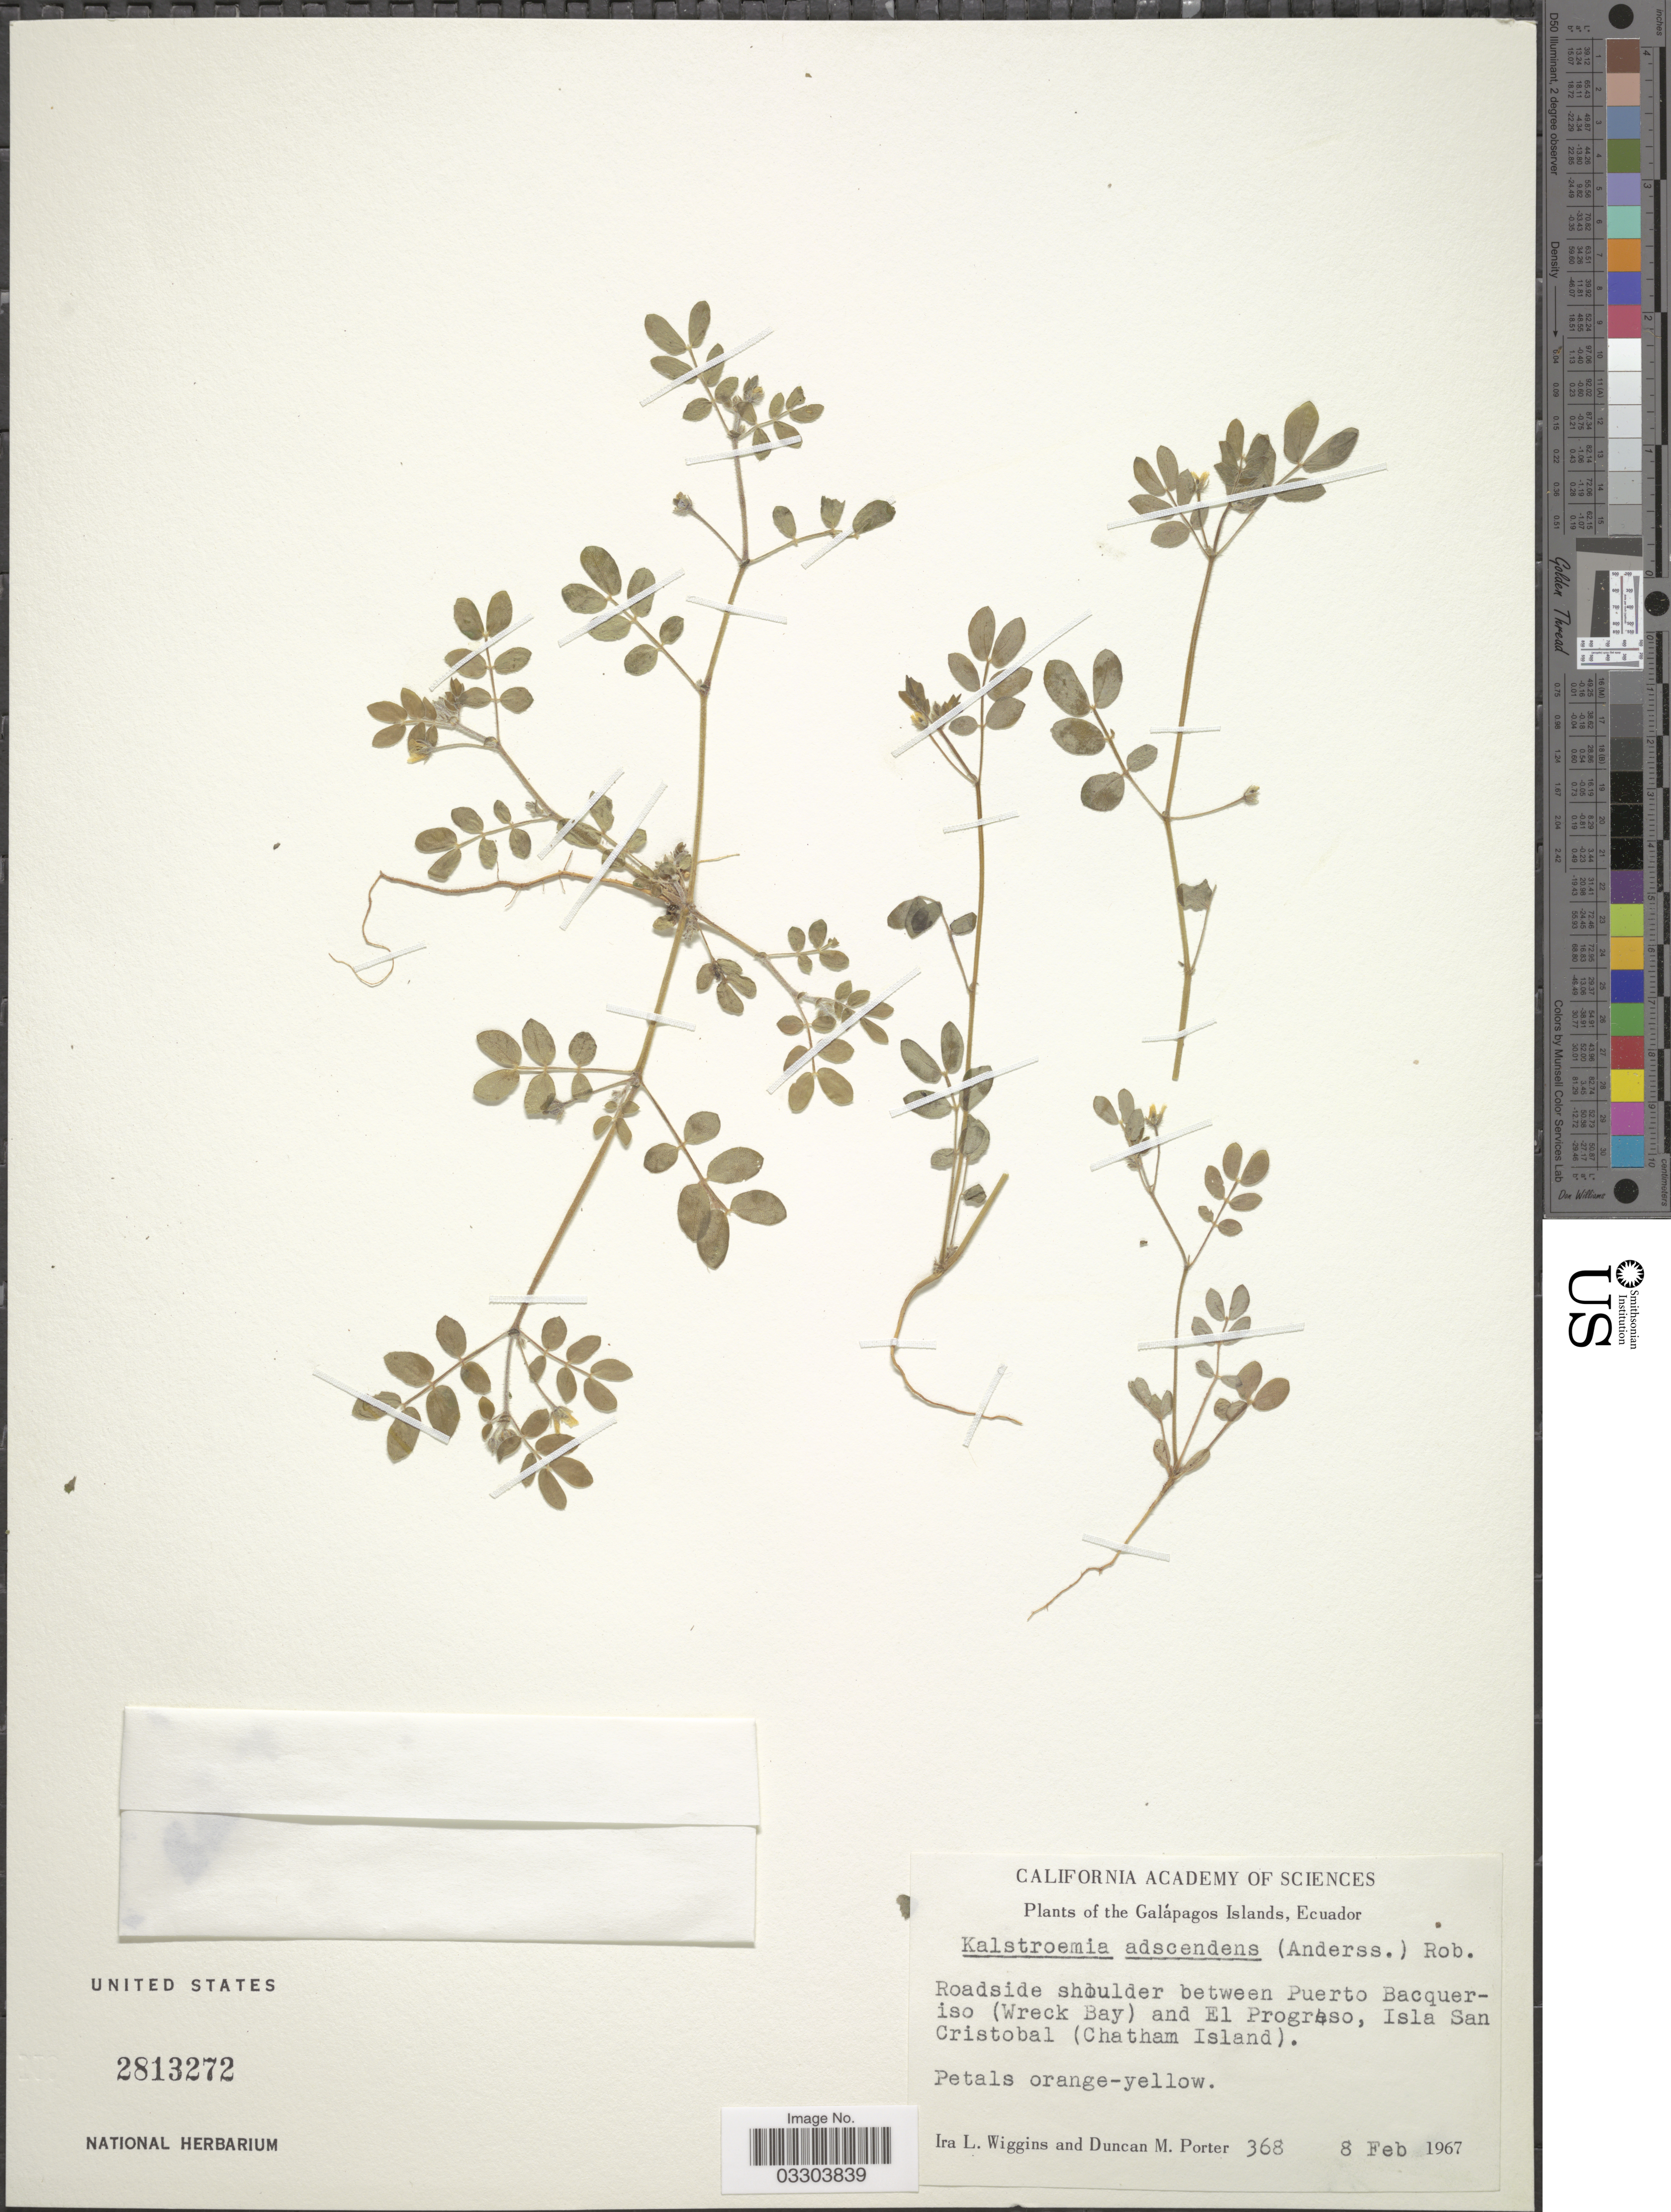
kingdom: Plantae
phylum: Tracheophyta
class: Magnoliopsida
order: Zygophyllales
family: Zygophyllaceae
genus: Kallstroemia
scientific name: Kallstroemia adscendens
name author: B.L. Rob.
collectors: I. L. Wiggins & D. M. Porter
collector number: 368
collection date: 1967-02-08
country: Ecuador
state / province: Colón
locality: The Galápagos Islands. Roadside shoulder between Puerto Bacqueriso (Wreck Bay) and El Progreso, Isla San Cristobal (Chatham Island).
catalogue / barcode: US 2813272